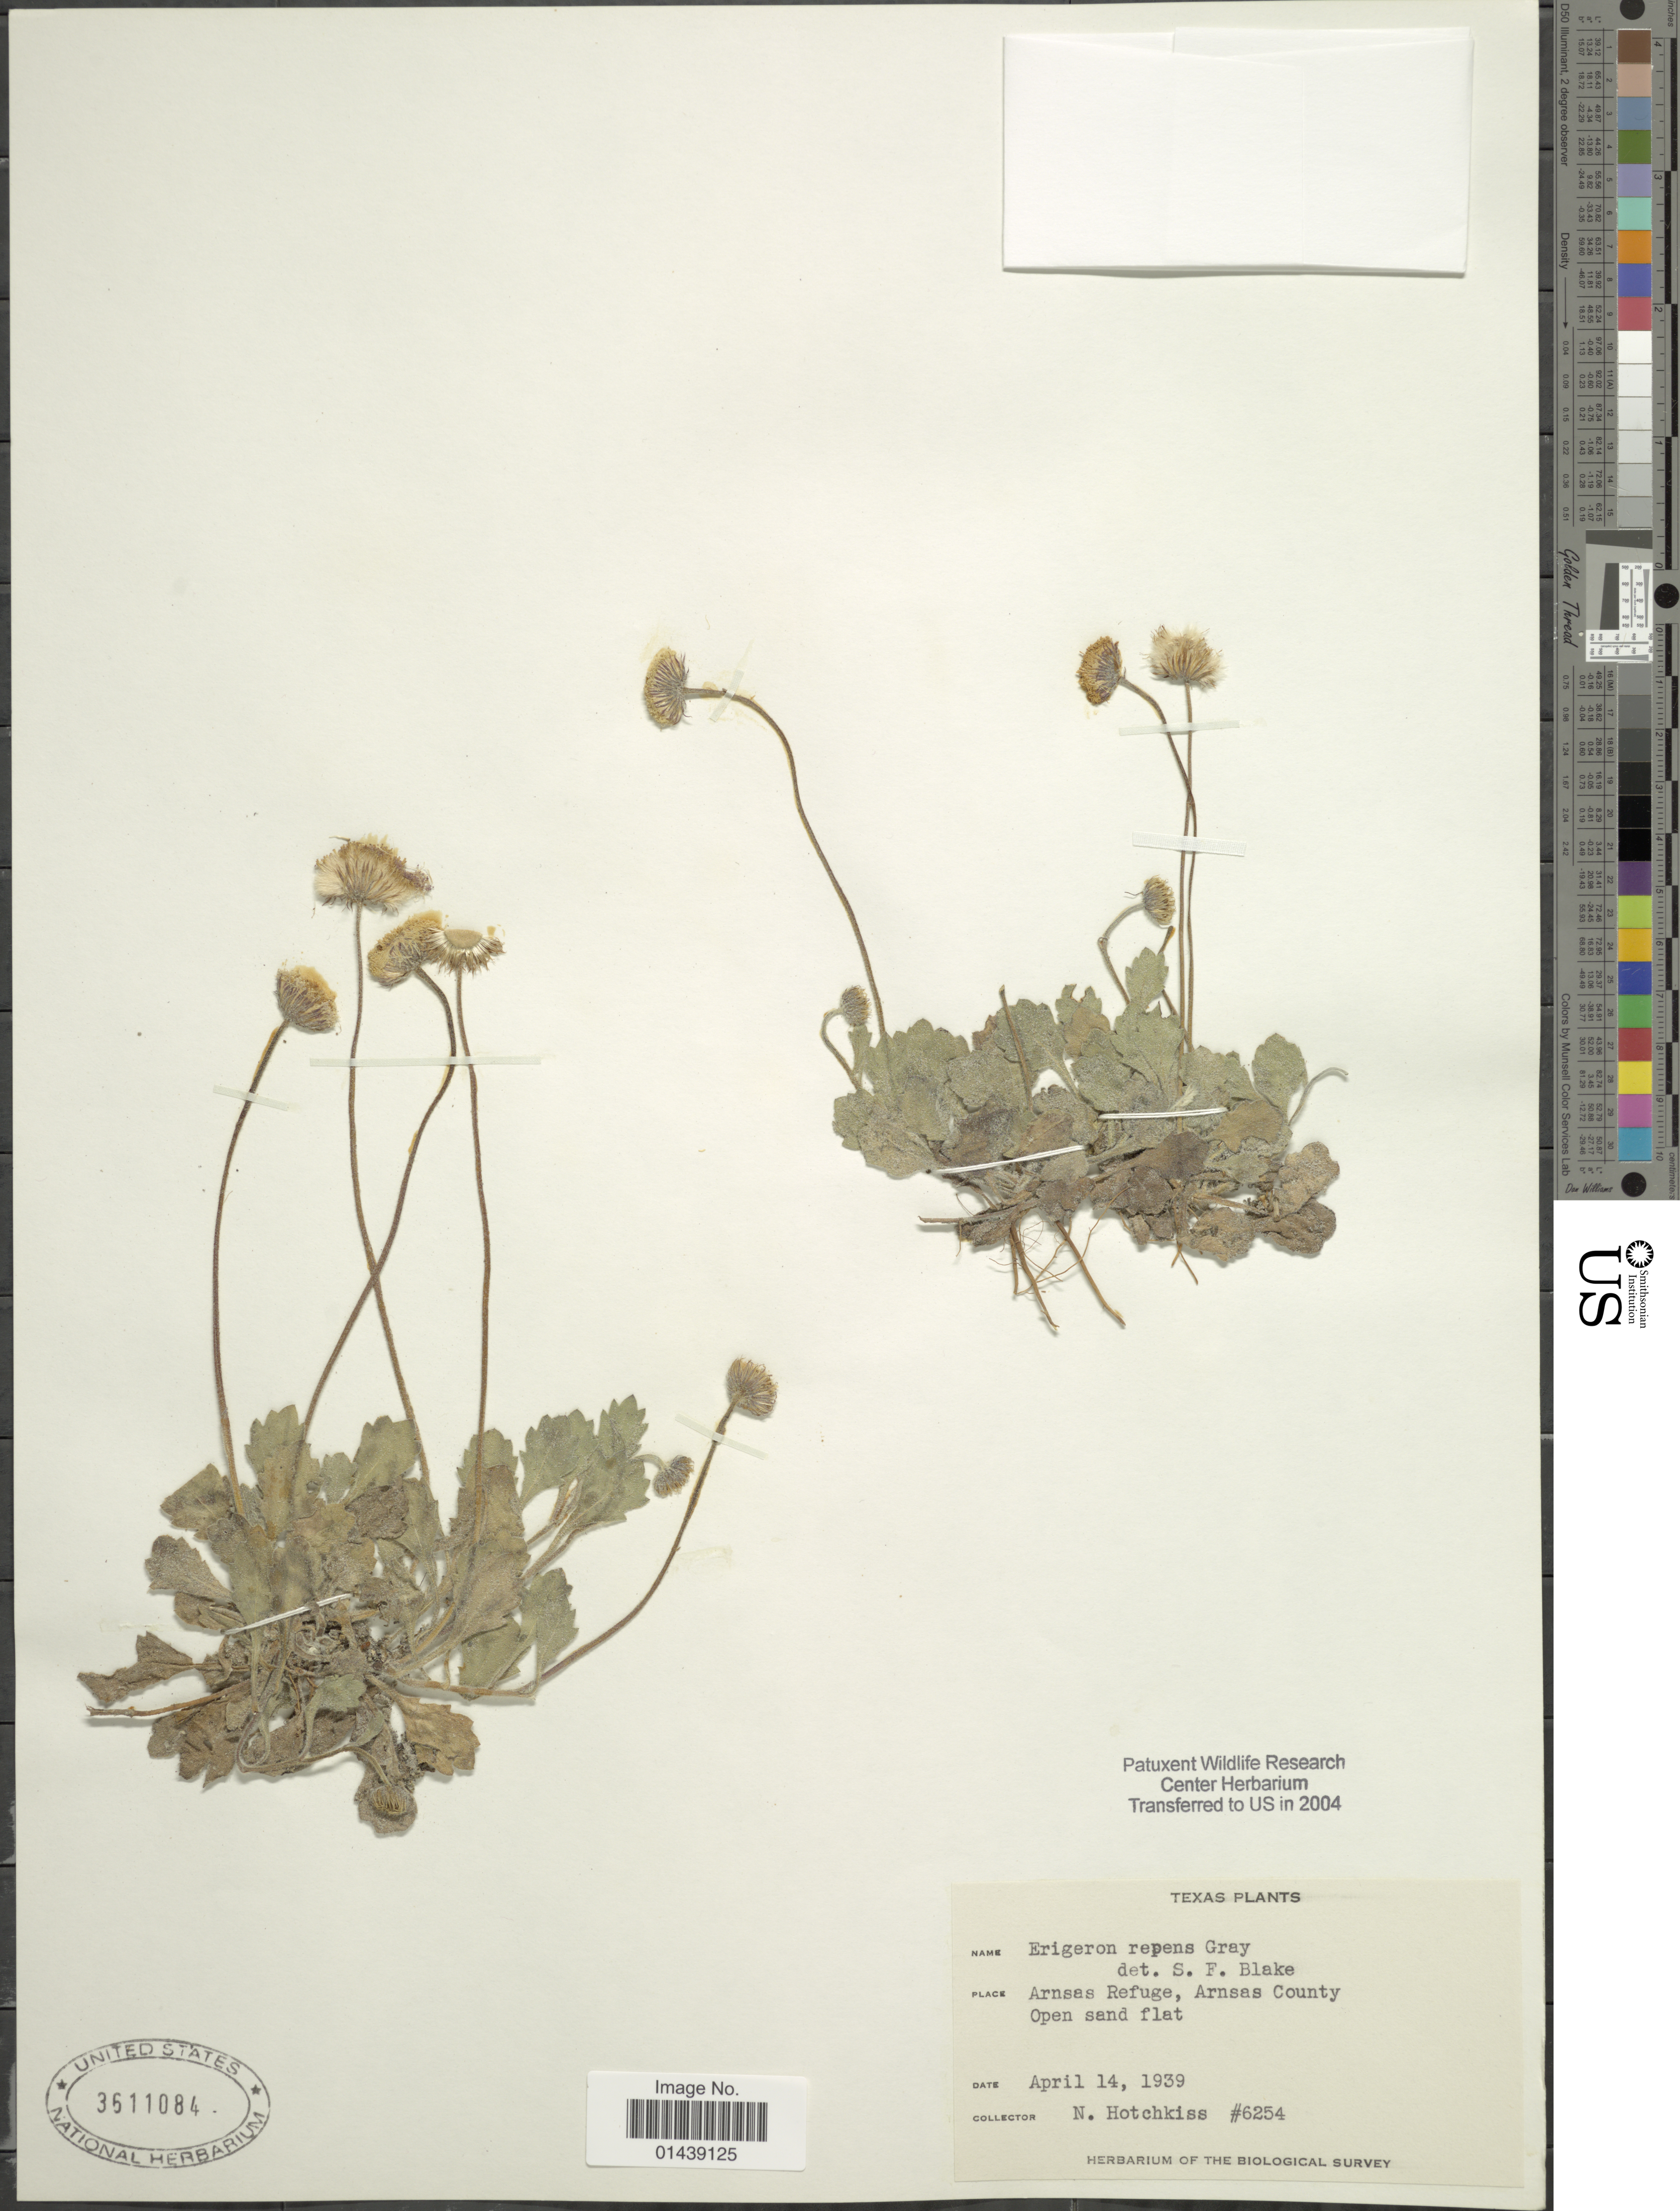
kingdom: Plantae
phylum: Tracheophyta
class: Magnoliopsida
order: Asterales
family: Asteraceae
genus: Erigeron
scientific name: Erigeron repens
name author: (Kunth) Wedd.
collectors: N. Hotchkiss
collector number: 6254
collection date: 1939-04-14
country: United States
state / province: Texas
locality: Arnsas Refuge, Arnsas County. Open sand flat.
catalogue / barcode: US 3611084